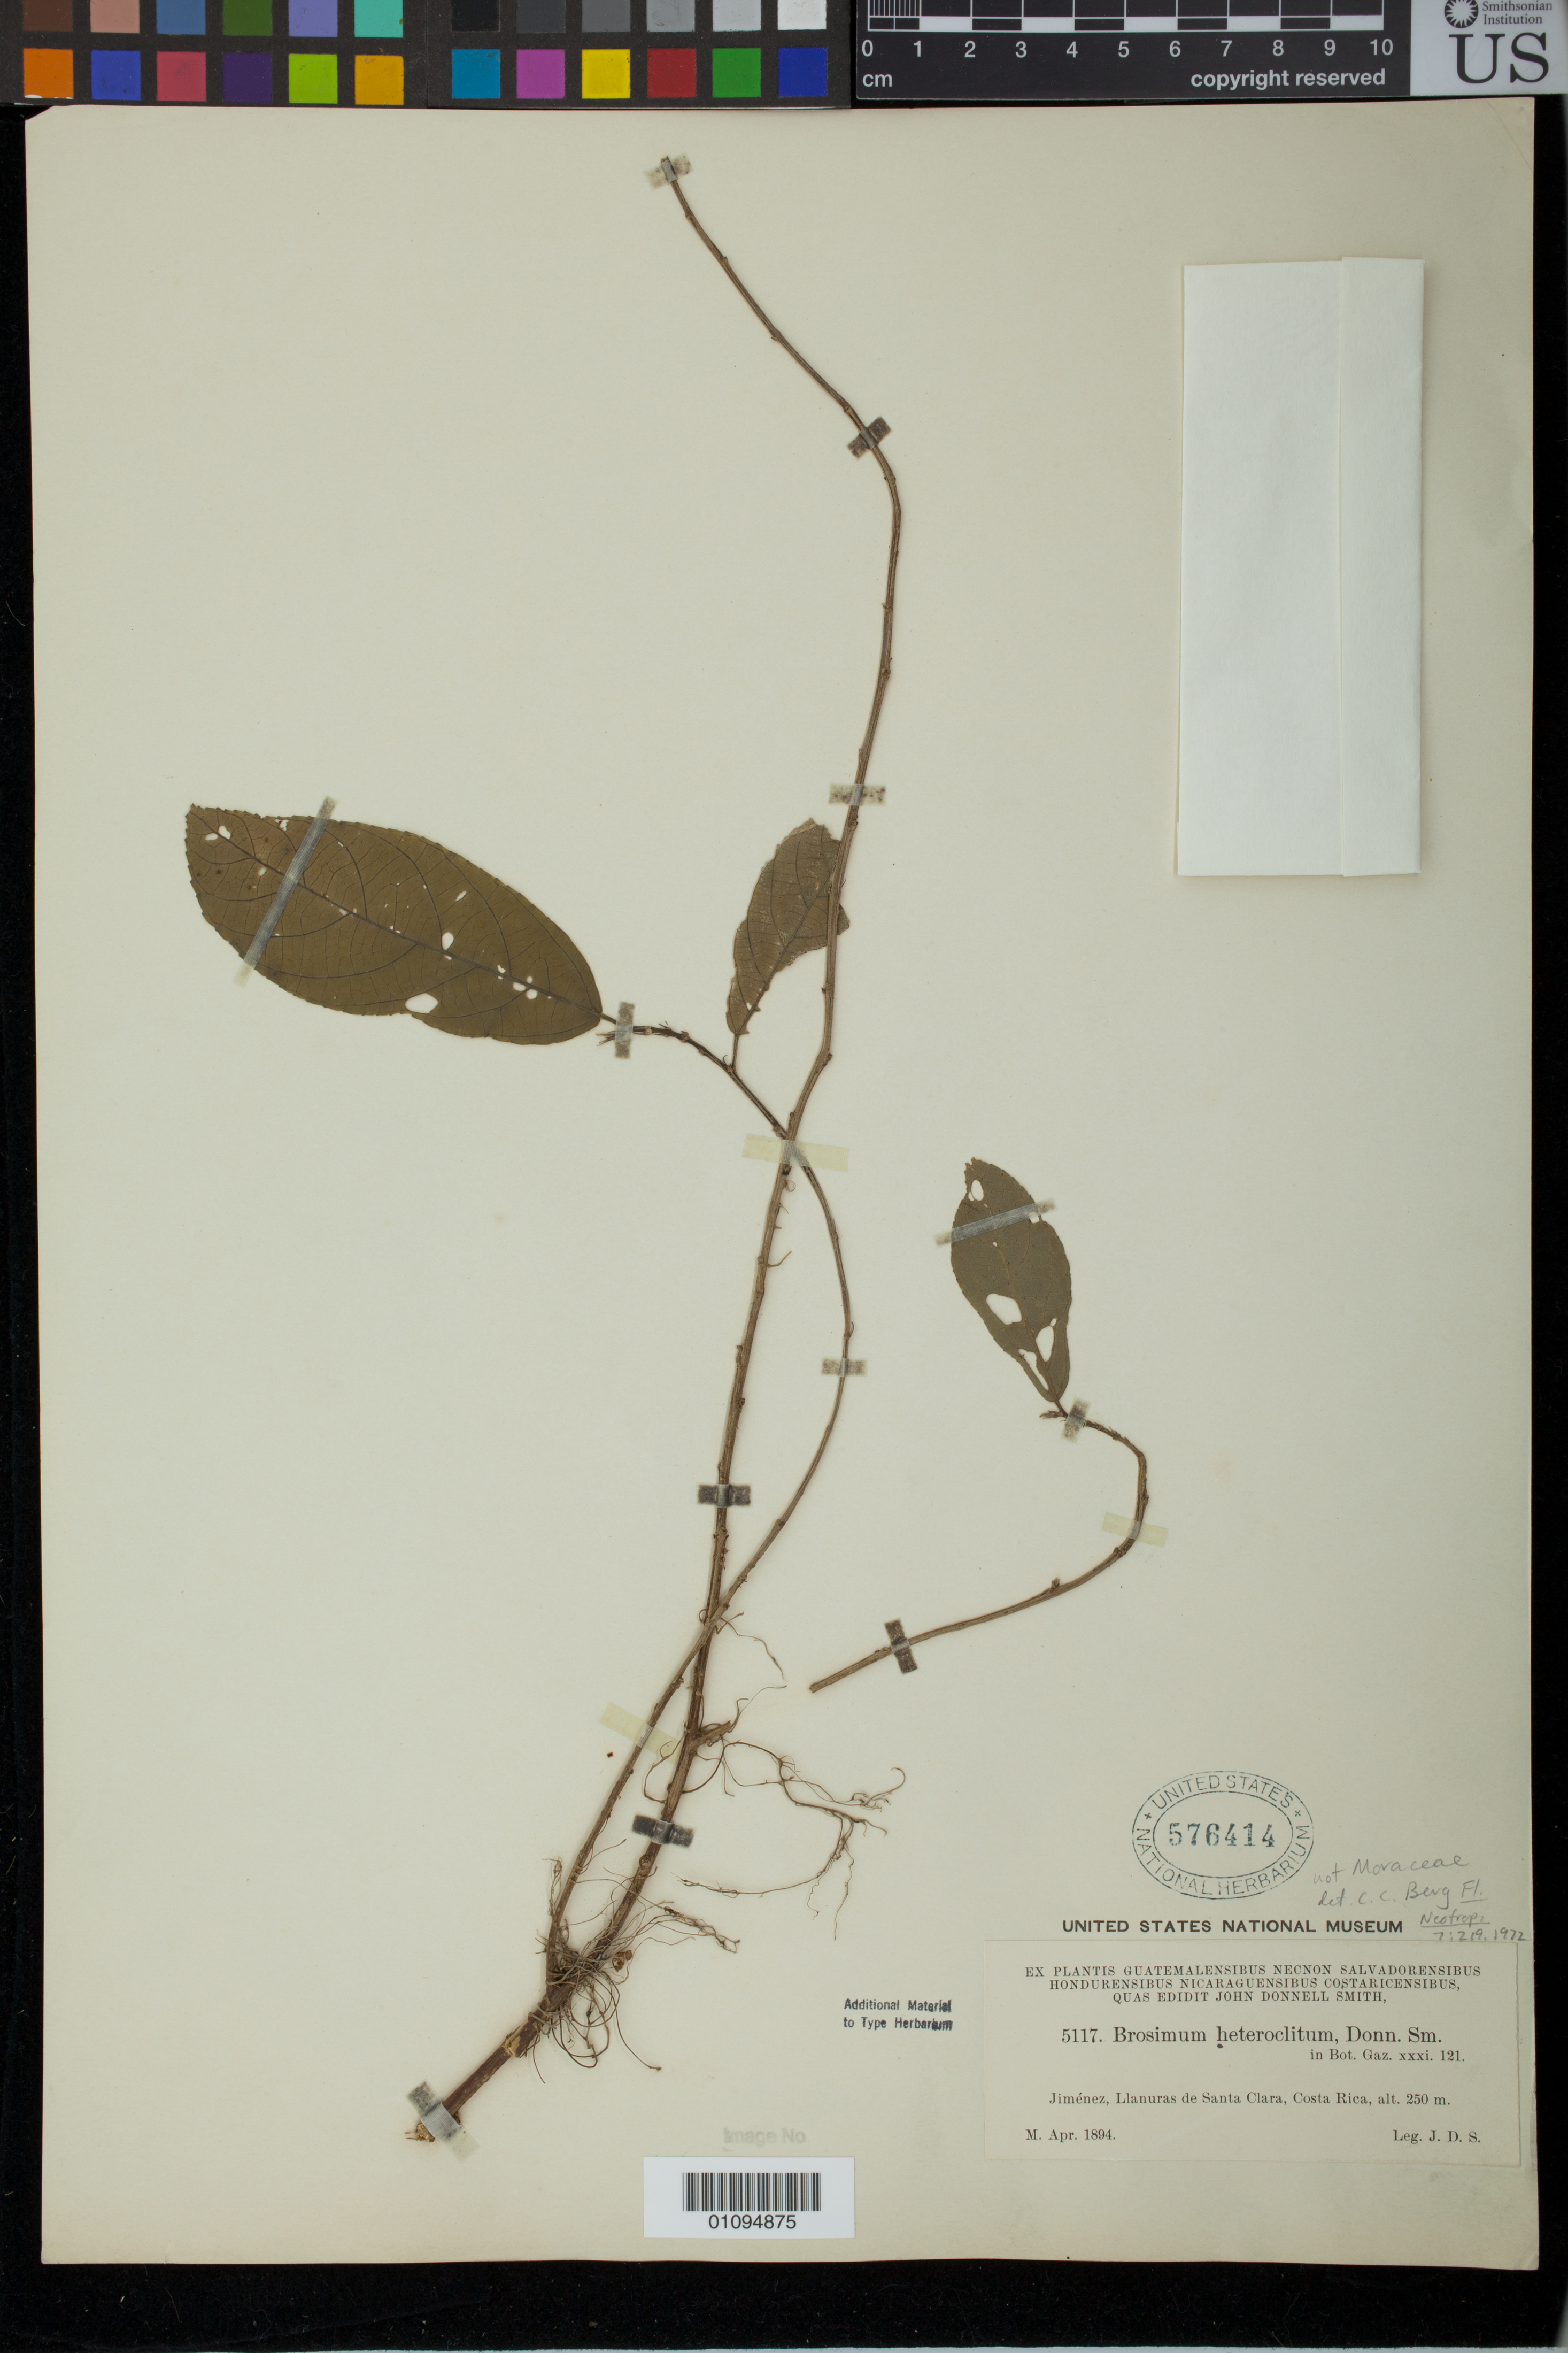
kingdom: Plantae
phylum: Tracheophyta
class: Magnoliopsida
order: Rosales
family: Moraceae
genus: Brosimum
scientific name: Brosimum heteroclitum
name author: Donn. Sm.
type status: Type Collection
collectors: J. Donnell Smith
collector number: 5117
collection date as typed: Apr 1894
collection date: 1894-04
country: Costa Rica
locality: Jimenez, Llanuras de Santa Clara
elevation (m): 250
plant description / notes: Protologue (mis?) cites collection date as Mar. 1896; both duplicates at US (including the duplicate received from the John Donnell Smith herbarium) bear collection dates of Apr. 1894.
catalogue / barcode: US 576414